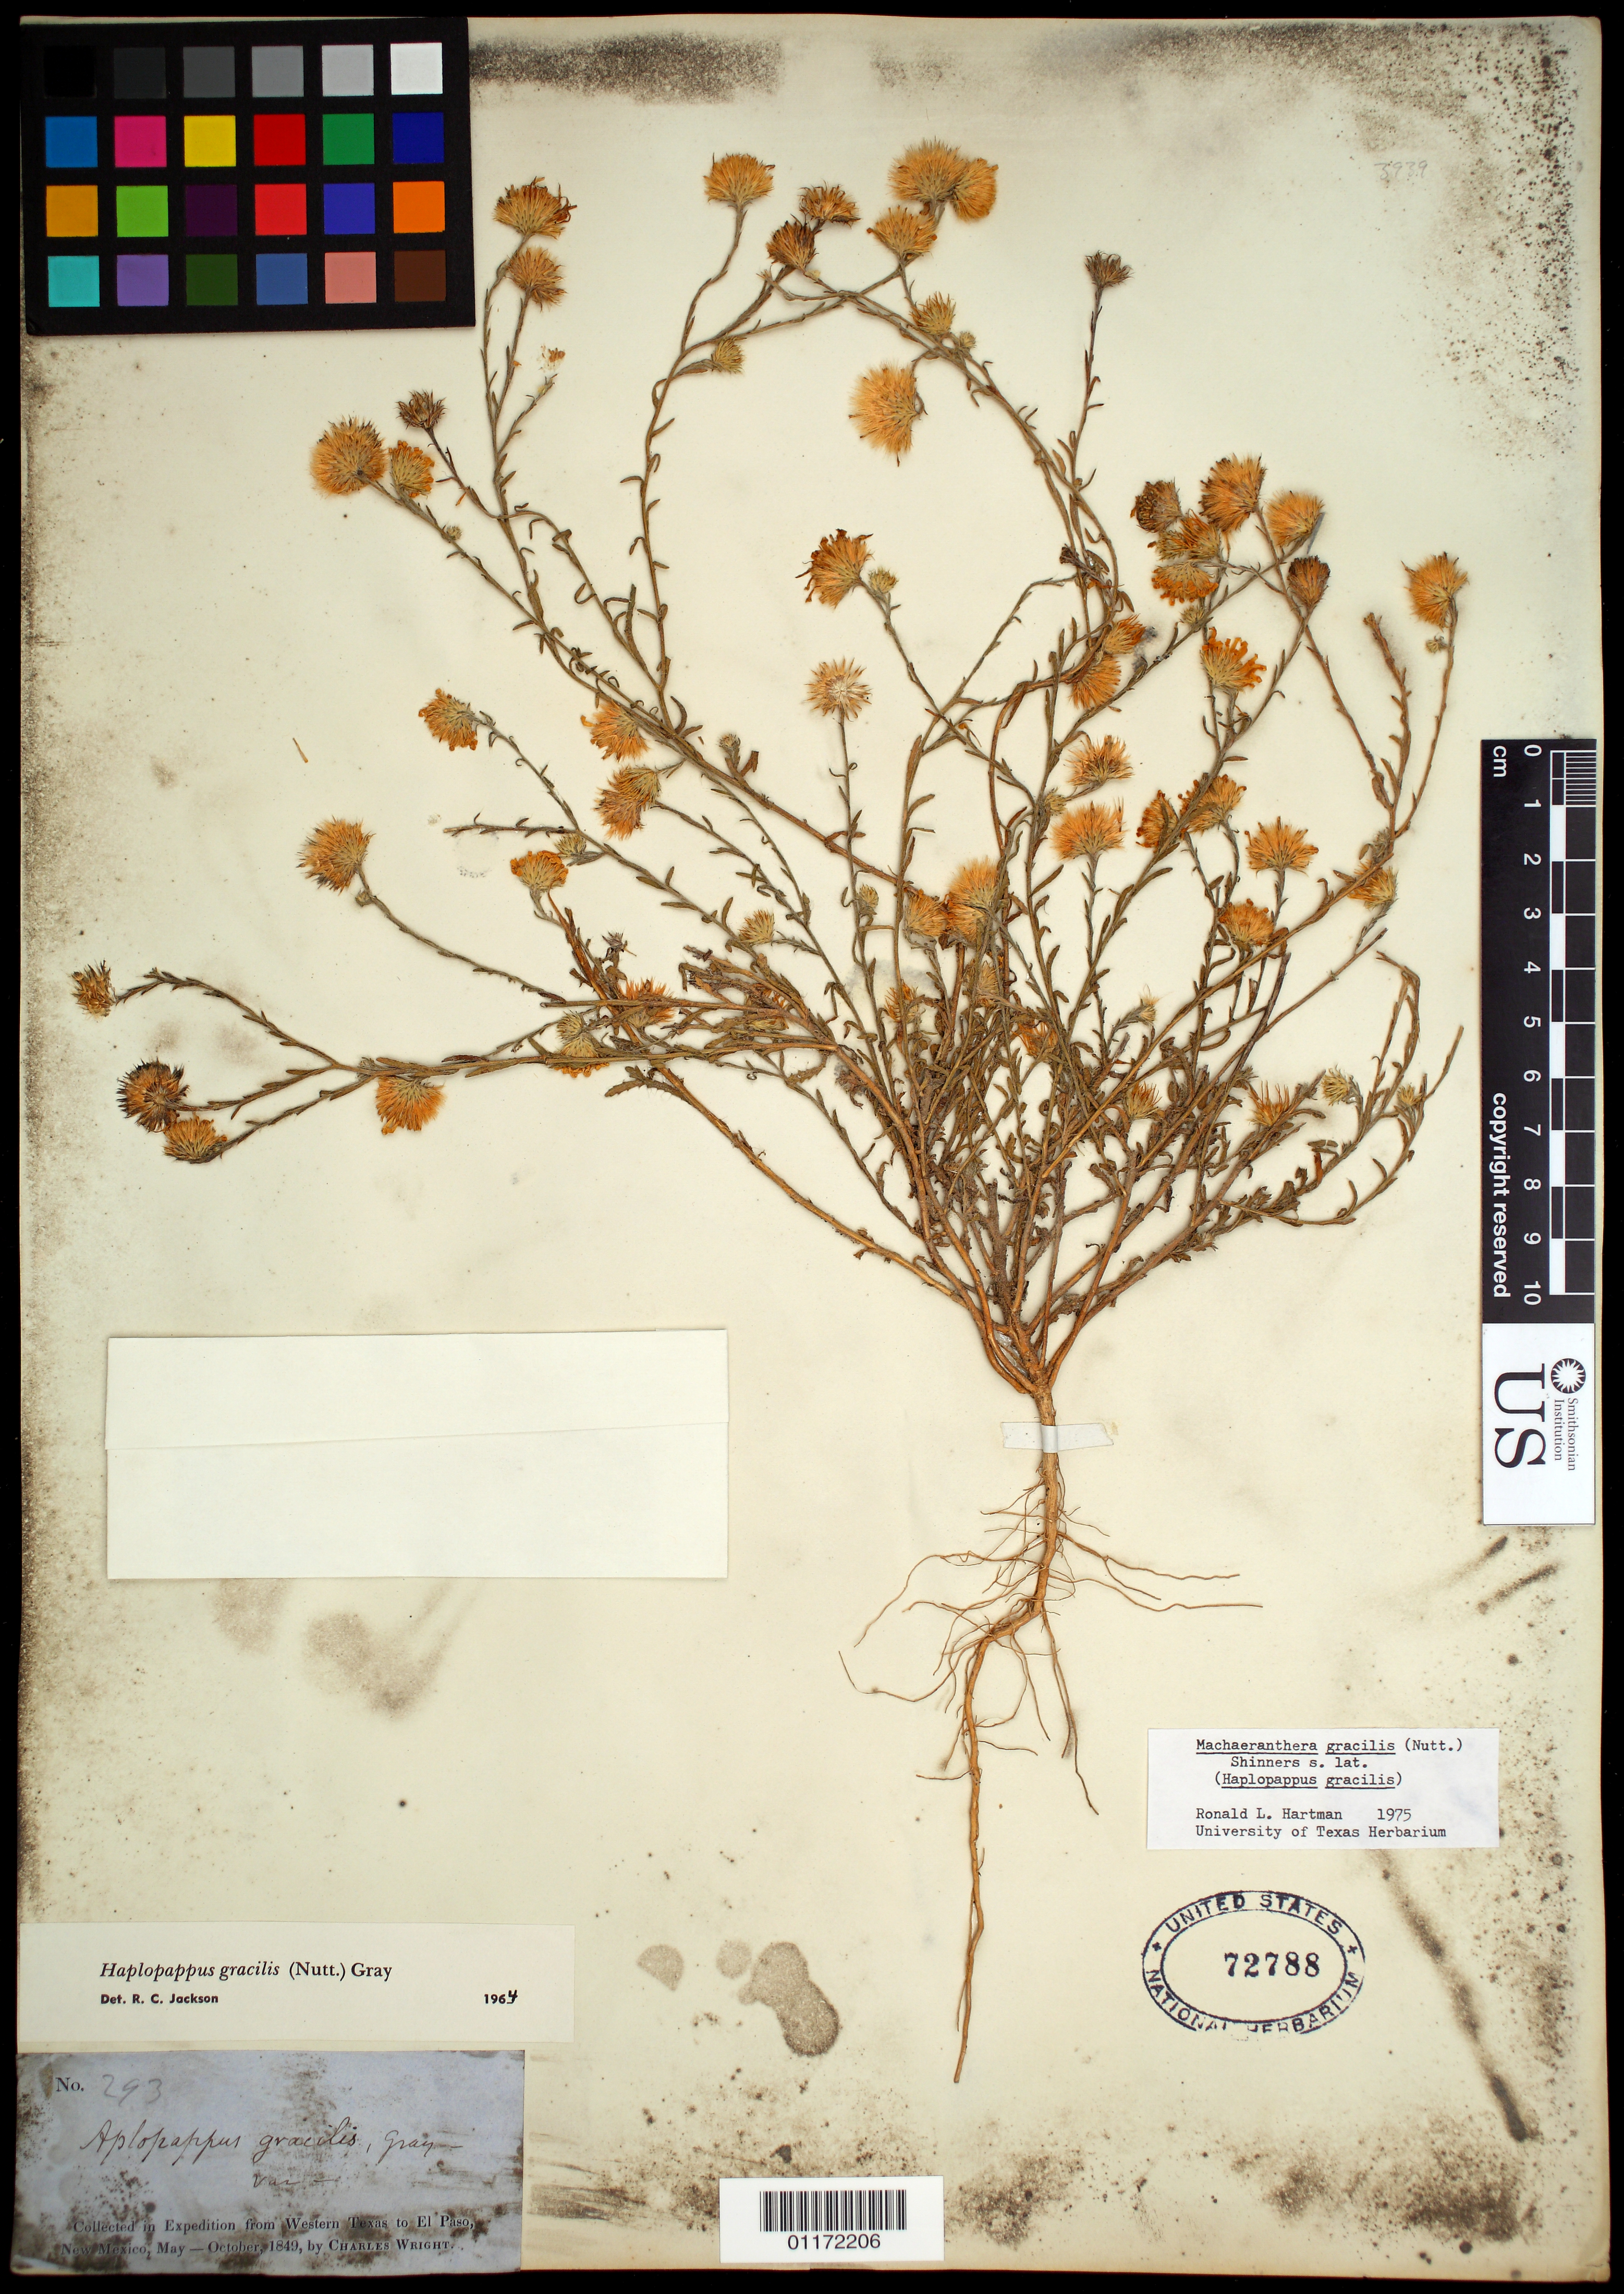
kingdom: Plantae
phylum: Tracheophyta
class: Magnoliopsida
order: Asterales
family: Asteraceae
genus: Machaeranthera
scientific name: Machaeranthera gracilis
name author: (Nutt.) Shinners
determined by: Hartman, Ronald L., Curator (RM), University of Wyoming (UNITED STATES)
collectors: C. Wright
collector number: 293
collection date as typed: May 1849 to -- Oct 1849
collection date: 1849-05/1849-10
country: United States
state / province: New Mexico / Texas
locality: from Western Texas to El Paso, New Mexico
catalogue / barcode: US 72788